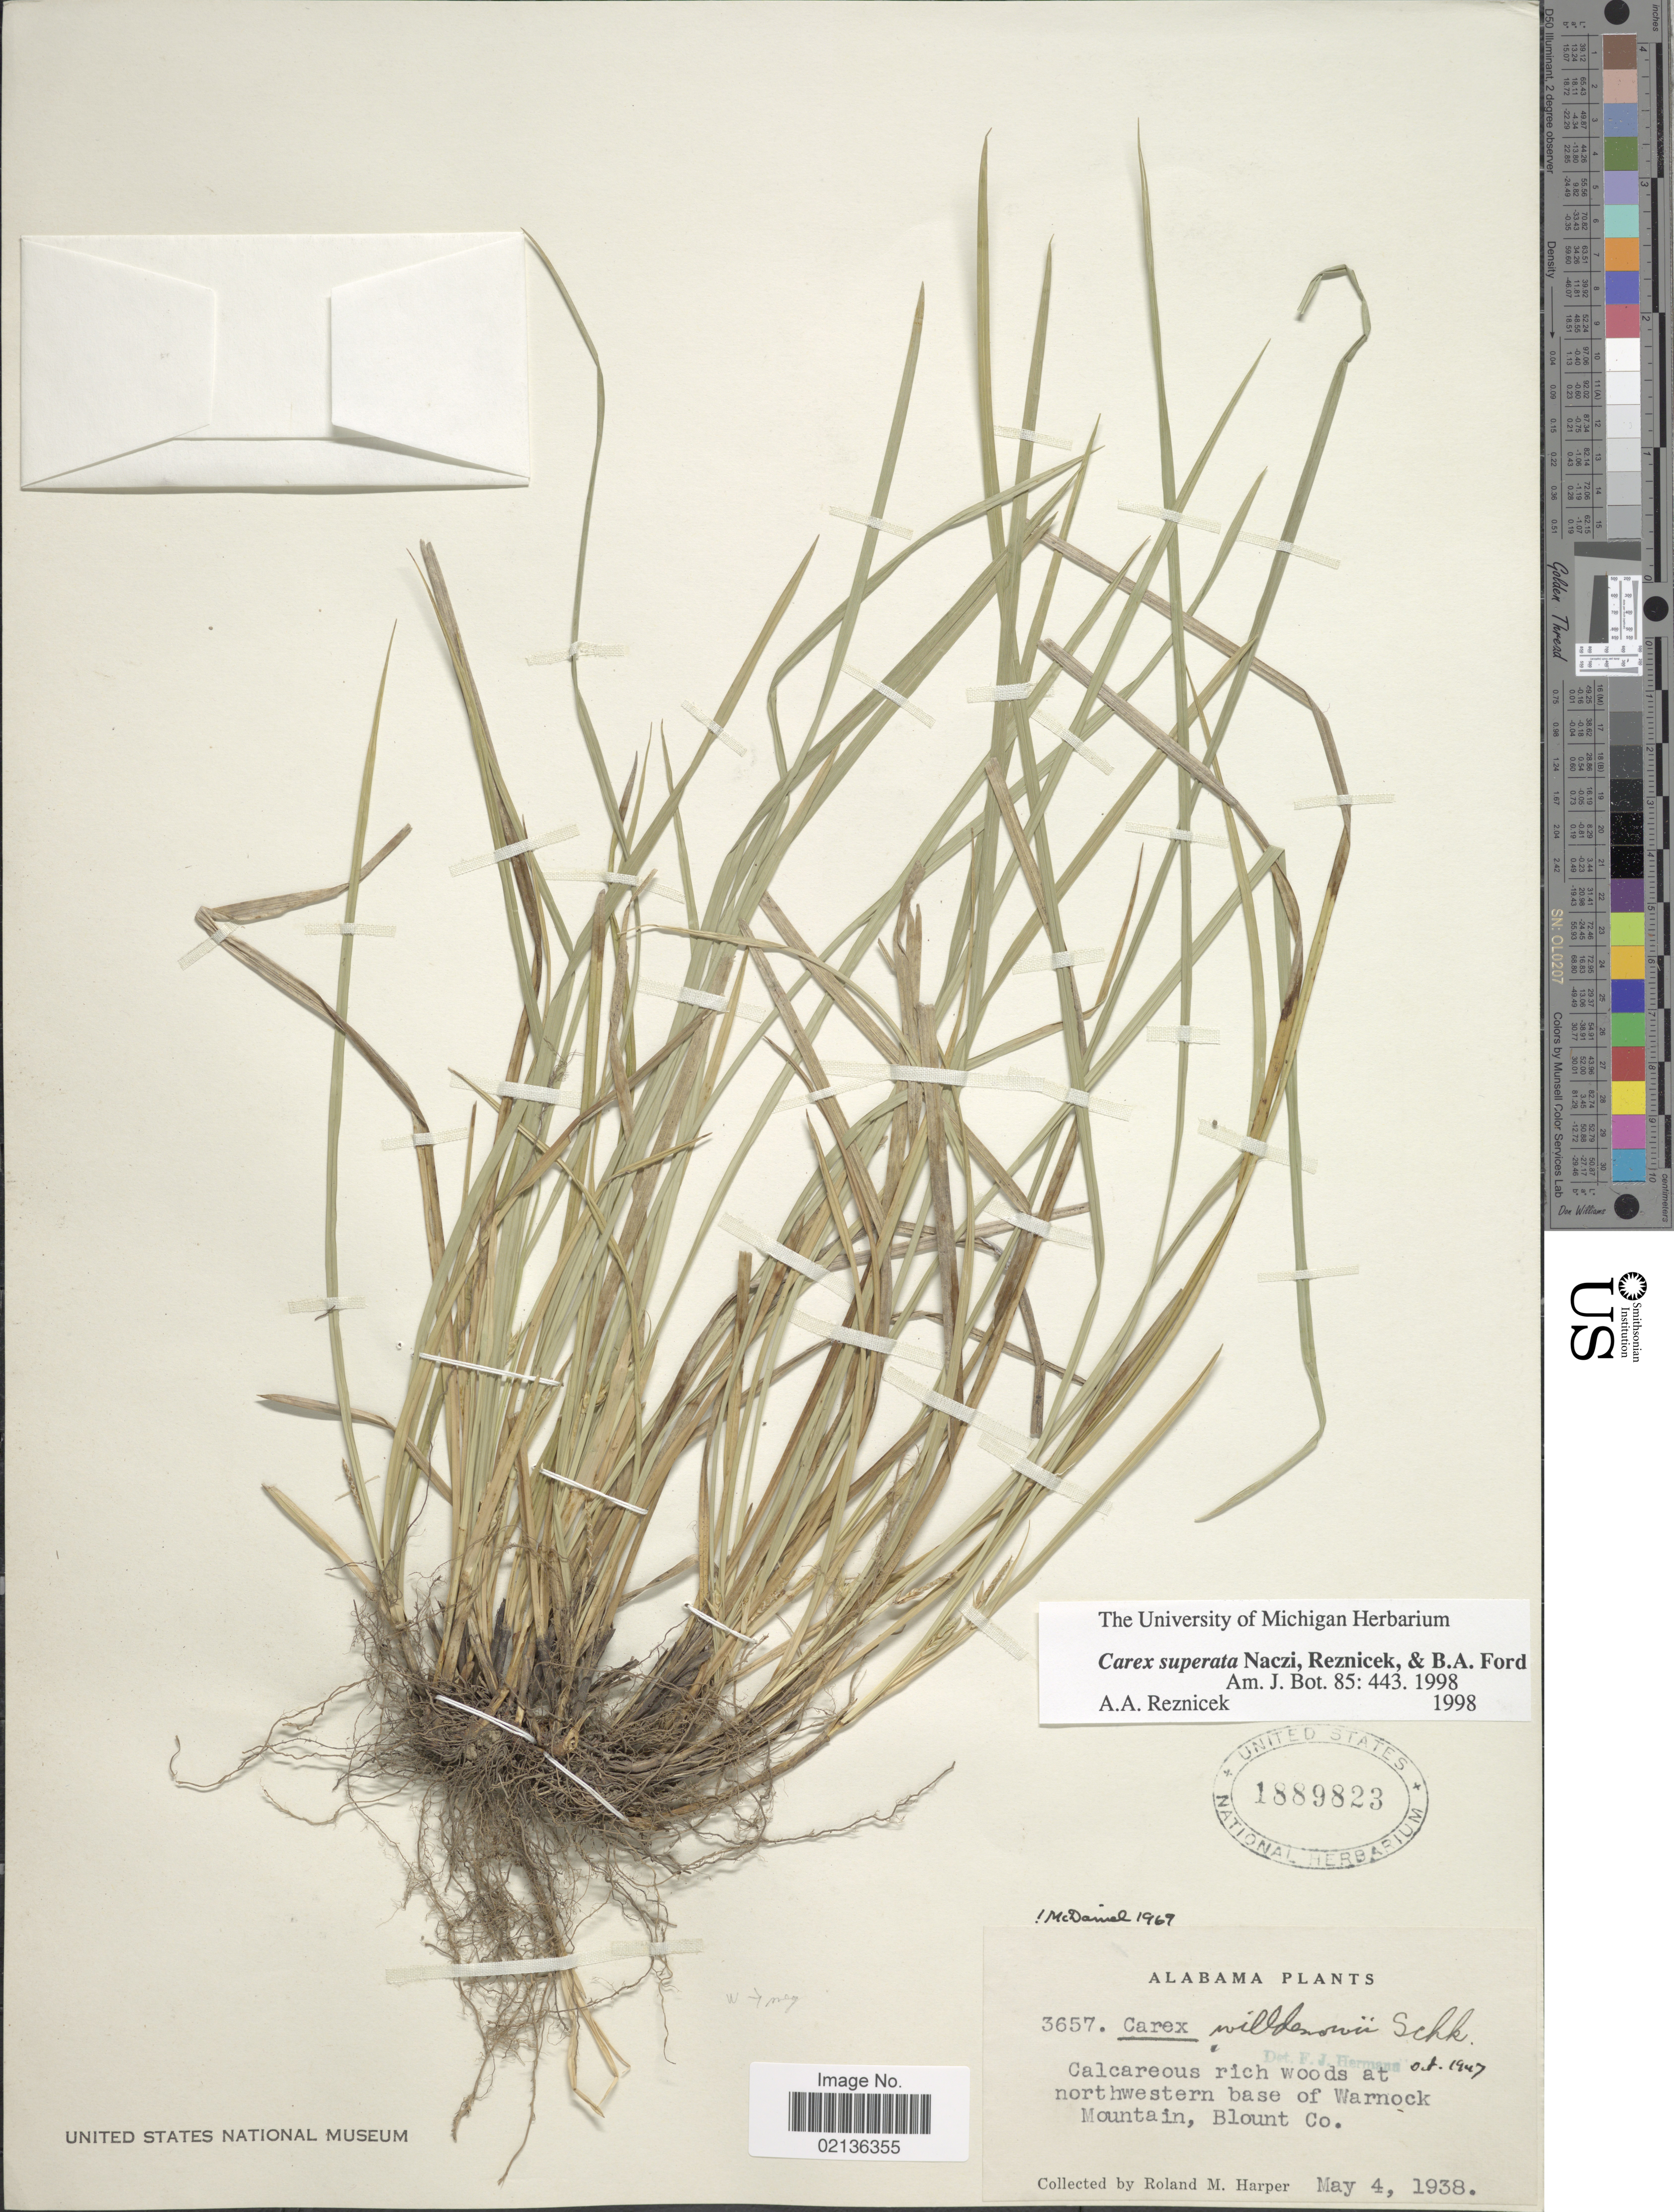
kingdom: Plantae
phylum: Tracheophyta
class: Liliopsida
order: Poales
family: Cyperaceae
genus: Carex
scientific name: Carex superata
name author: Naczi et al.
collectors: R. M. Harper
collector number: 3657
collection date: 1938-05-04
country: United States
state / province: Alabama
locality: Calcareous rich woods at northwestern base of Warnock Mountain, Blount Co.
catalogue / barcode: US 1889823